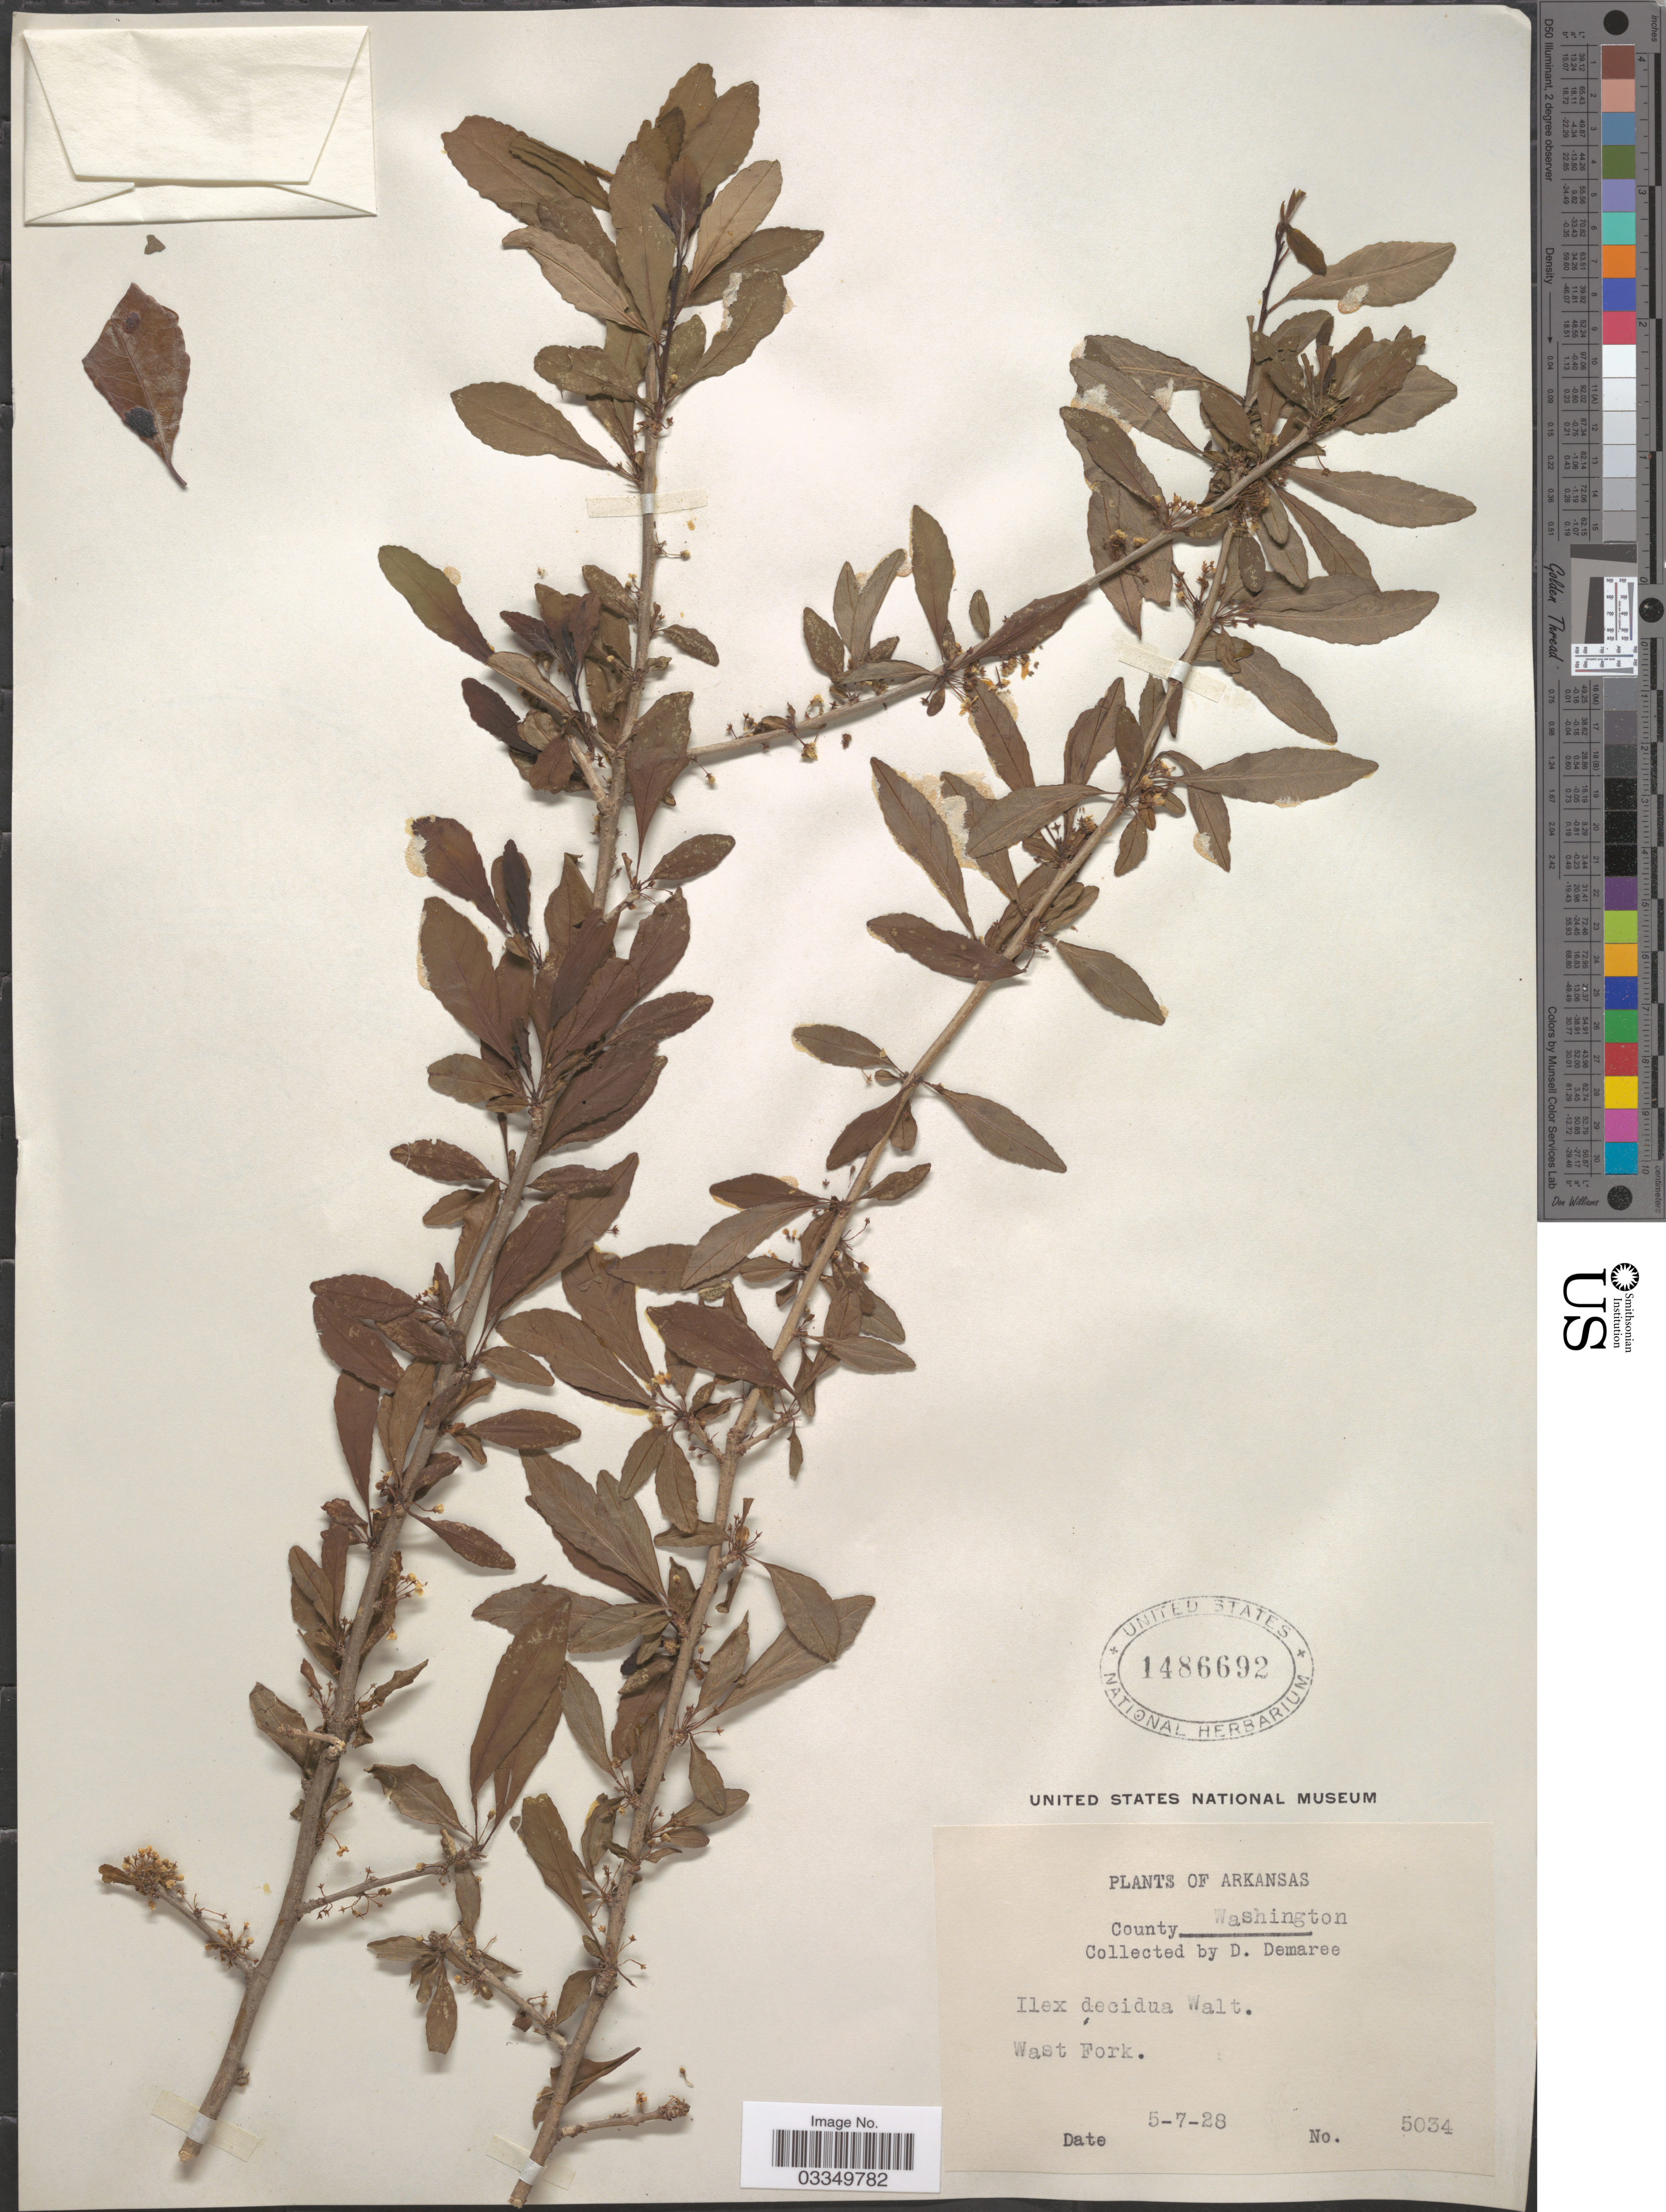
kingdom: Plantae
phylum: Tracheophyta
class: Magnoliopsida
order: Aquifoliales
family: Aquifoliaceae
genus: Ilex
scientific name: Ilex decidua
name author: Walter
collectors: D. Demaree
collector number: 5034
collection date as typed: Transcribed d/m/y: 7/5/28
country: United States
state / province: Arkansas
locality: County Washington. Wast Fork.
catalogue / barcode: US 1486692